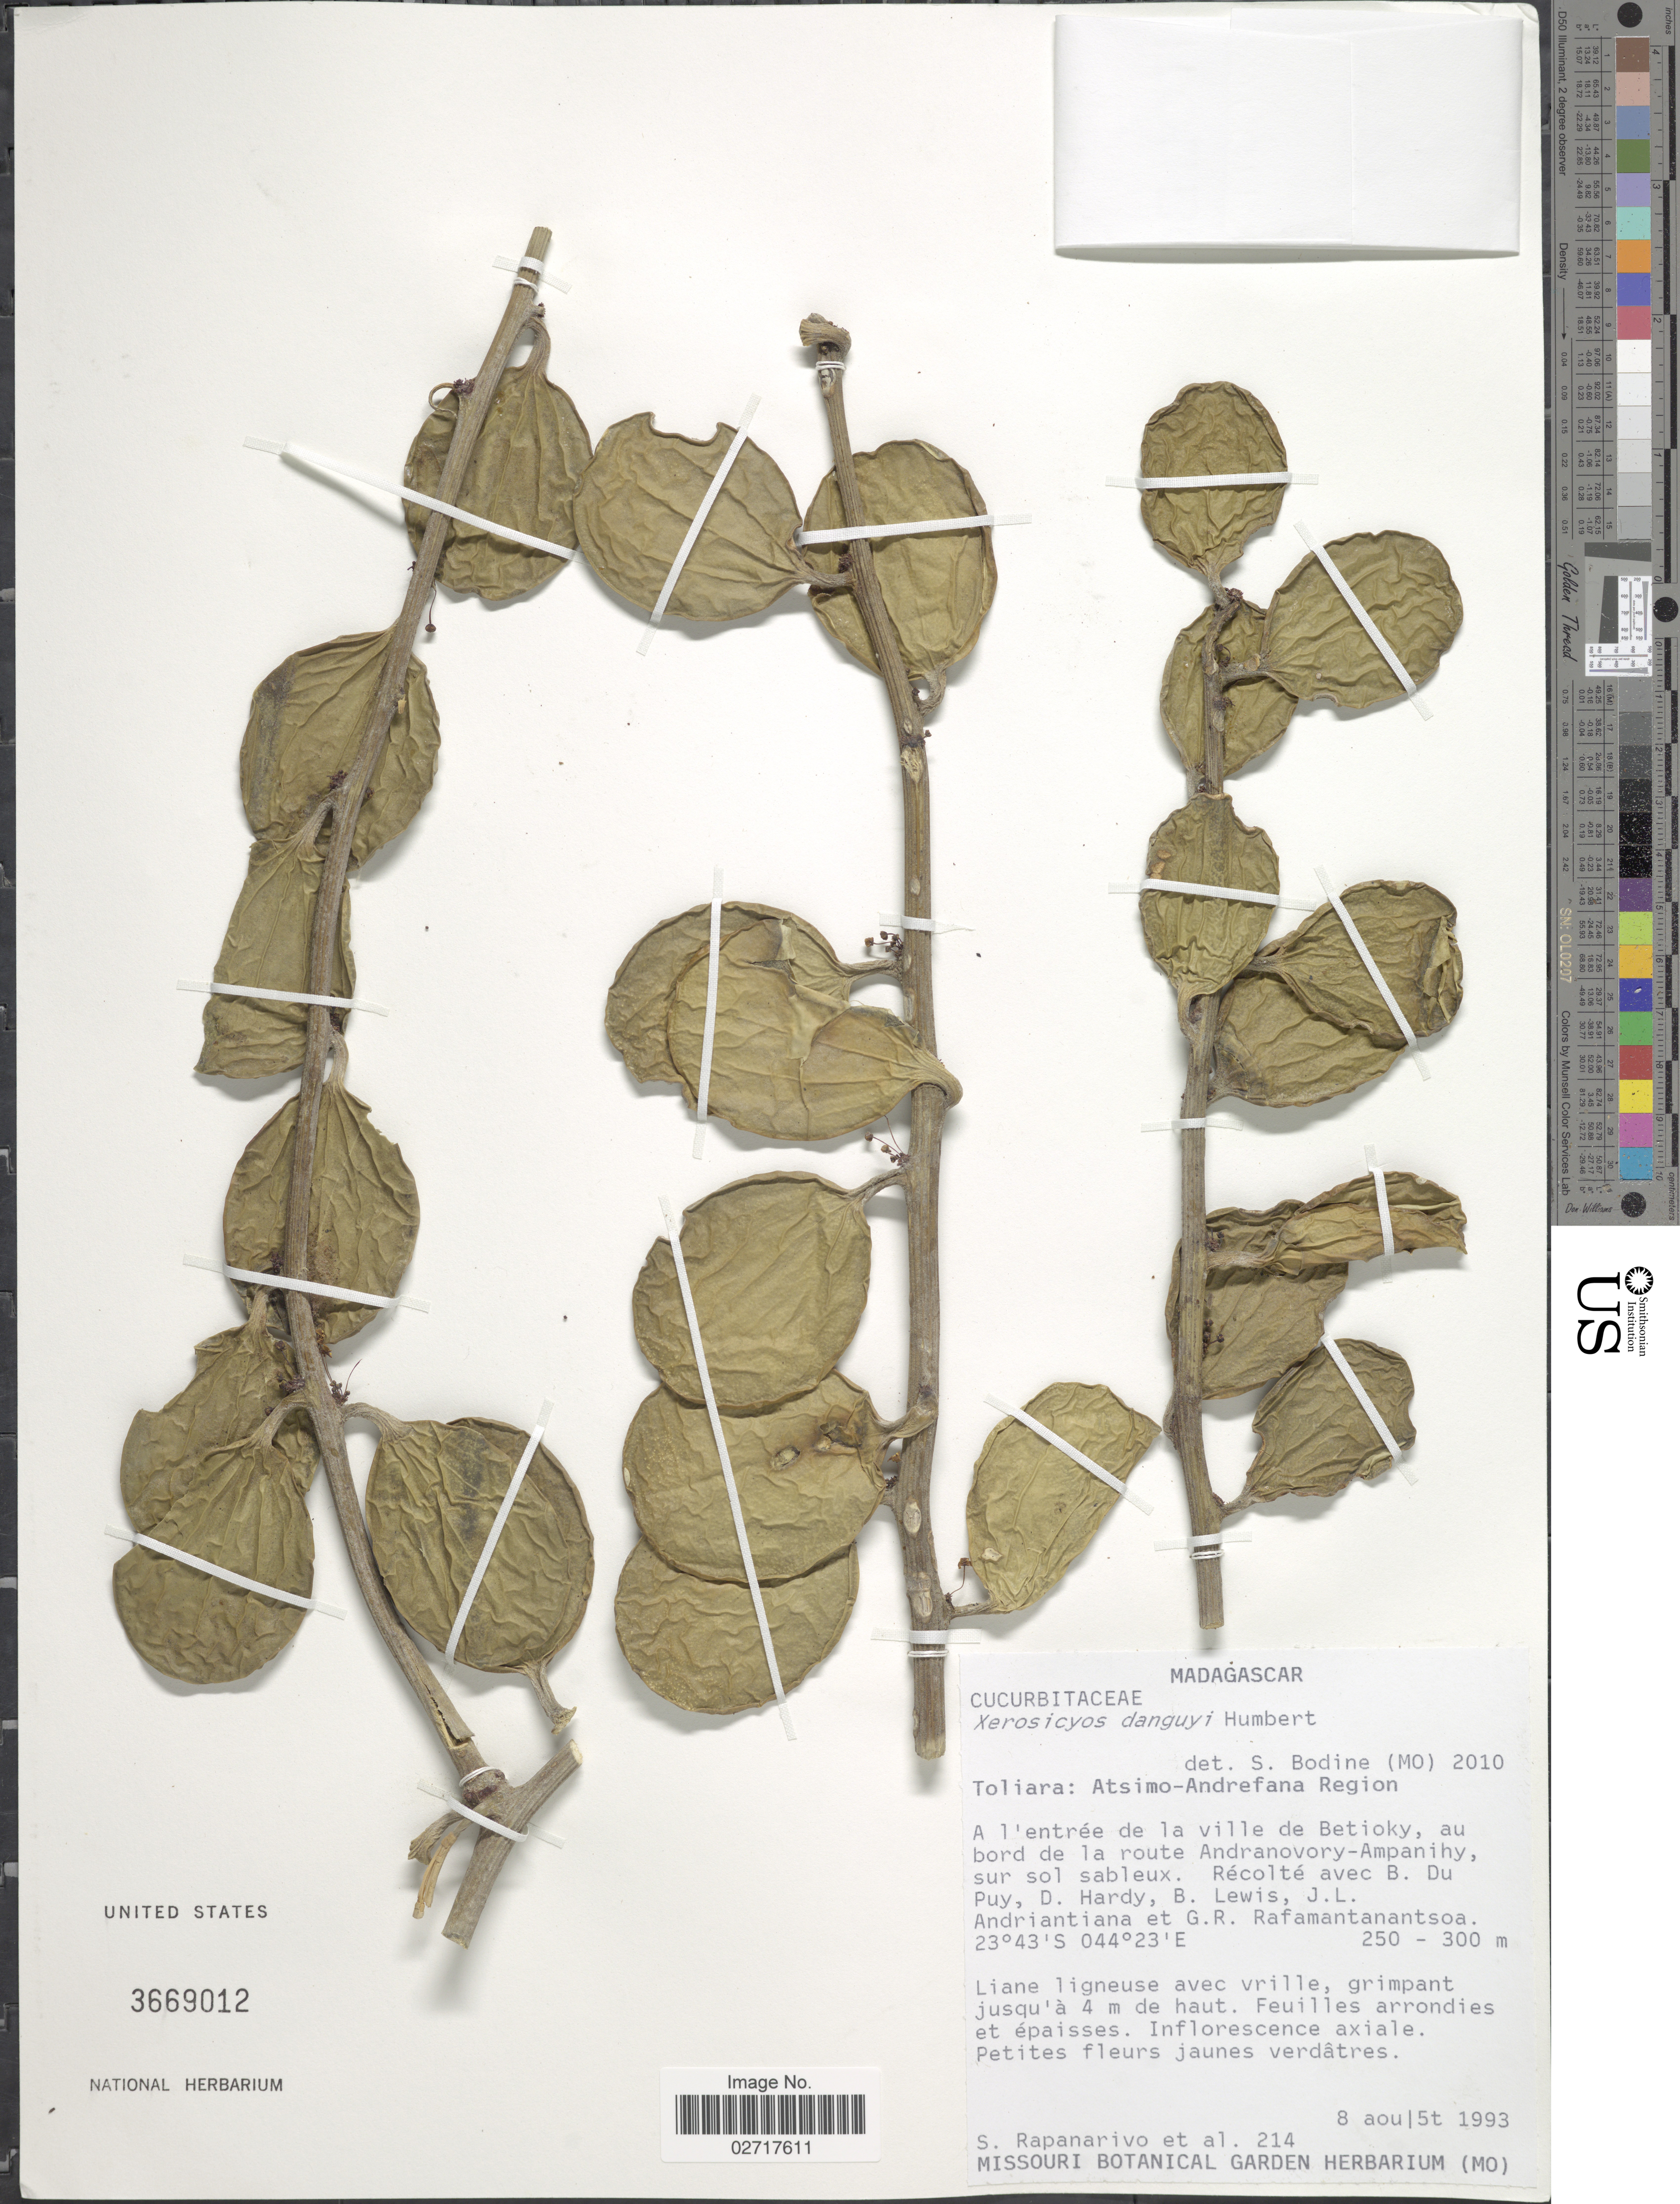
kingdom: Plantae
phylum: Tracheophyta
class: Magnoliopsida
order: Cucurbitales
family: Cucurbitaceae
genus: Xerosicyos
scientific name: Xerosicyos danguyi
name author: Humbert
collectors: S. Rapanarivo, B. Du Puy, D. Hardy, B. Lewis & et al.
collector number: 214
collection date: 1993-08-08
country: Madagascar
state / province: Atsimo-Andrefana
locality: Atsimo-Andrefana Region. A l'entre de la villa de Betioky, au bord de la route Andranovory-Ampanihy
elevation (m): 250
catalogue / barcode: US 3669012